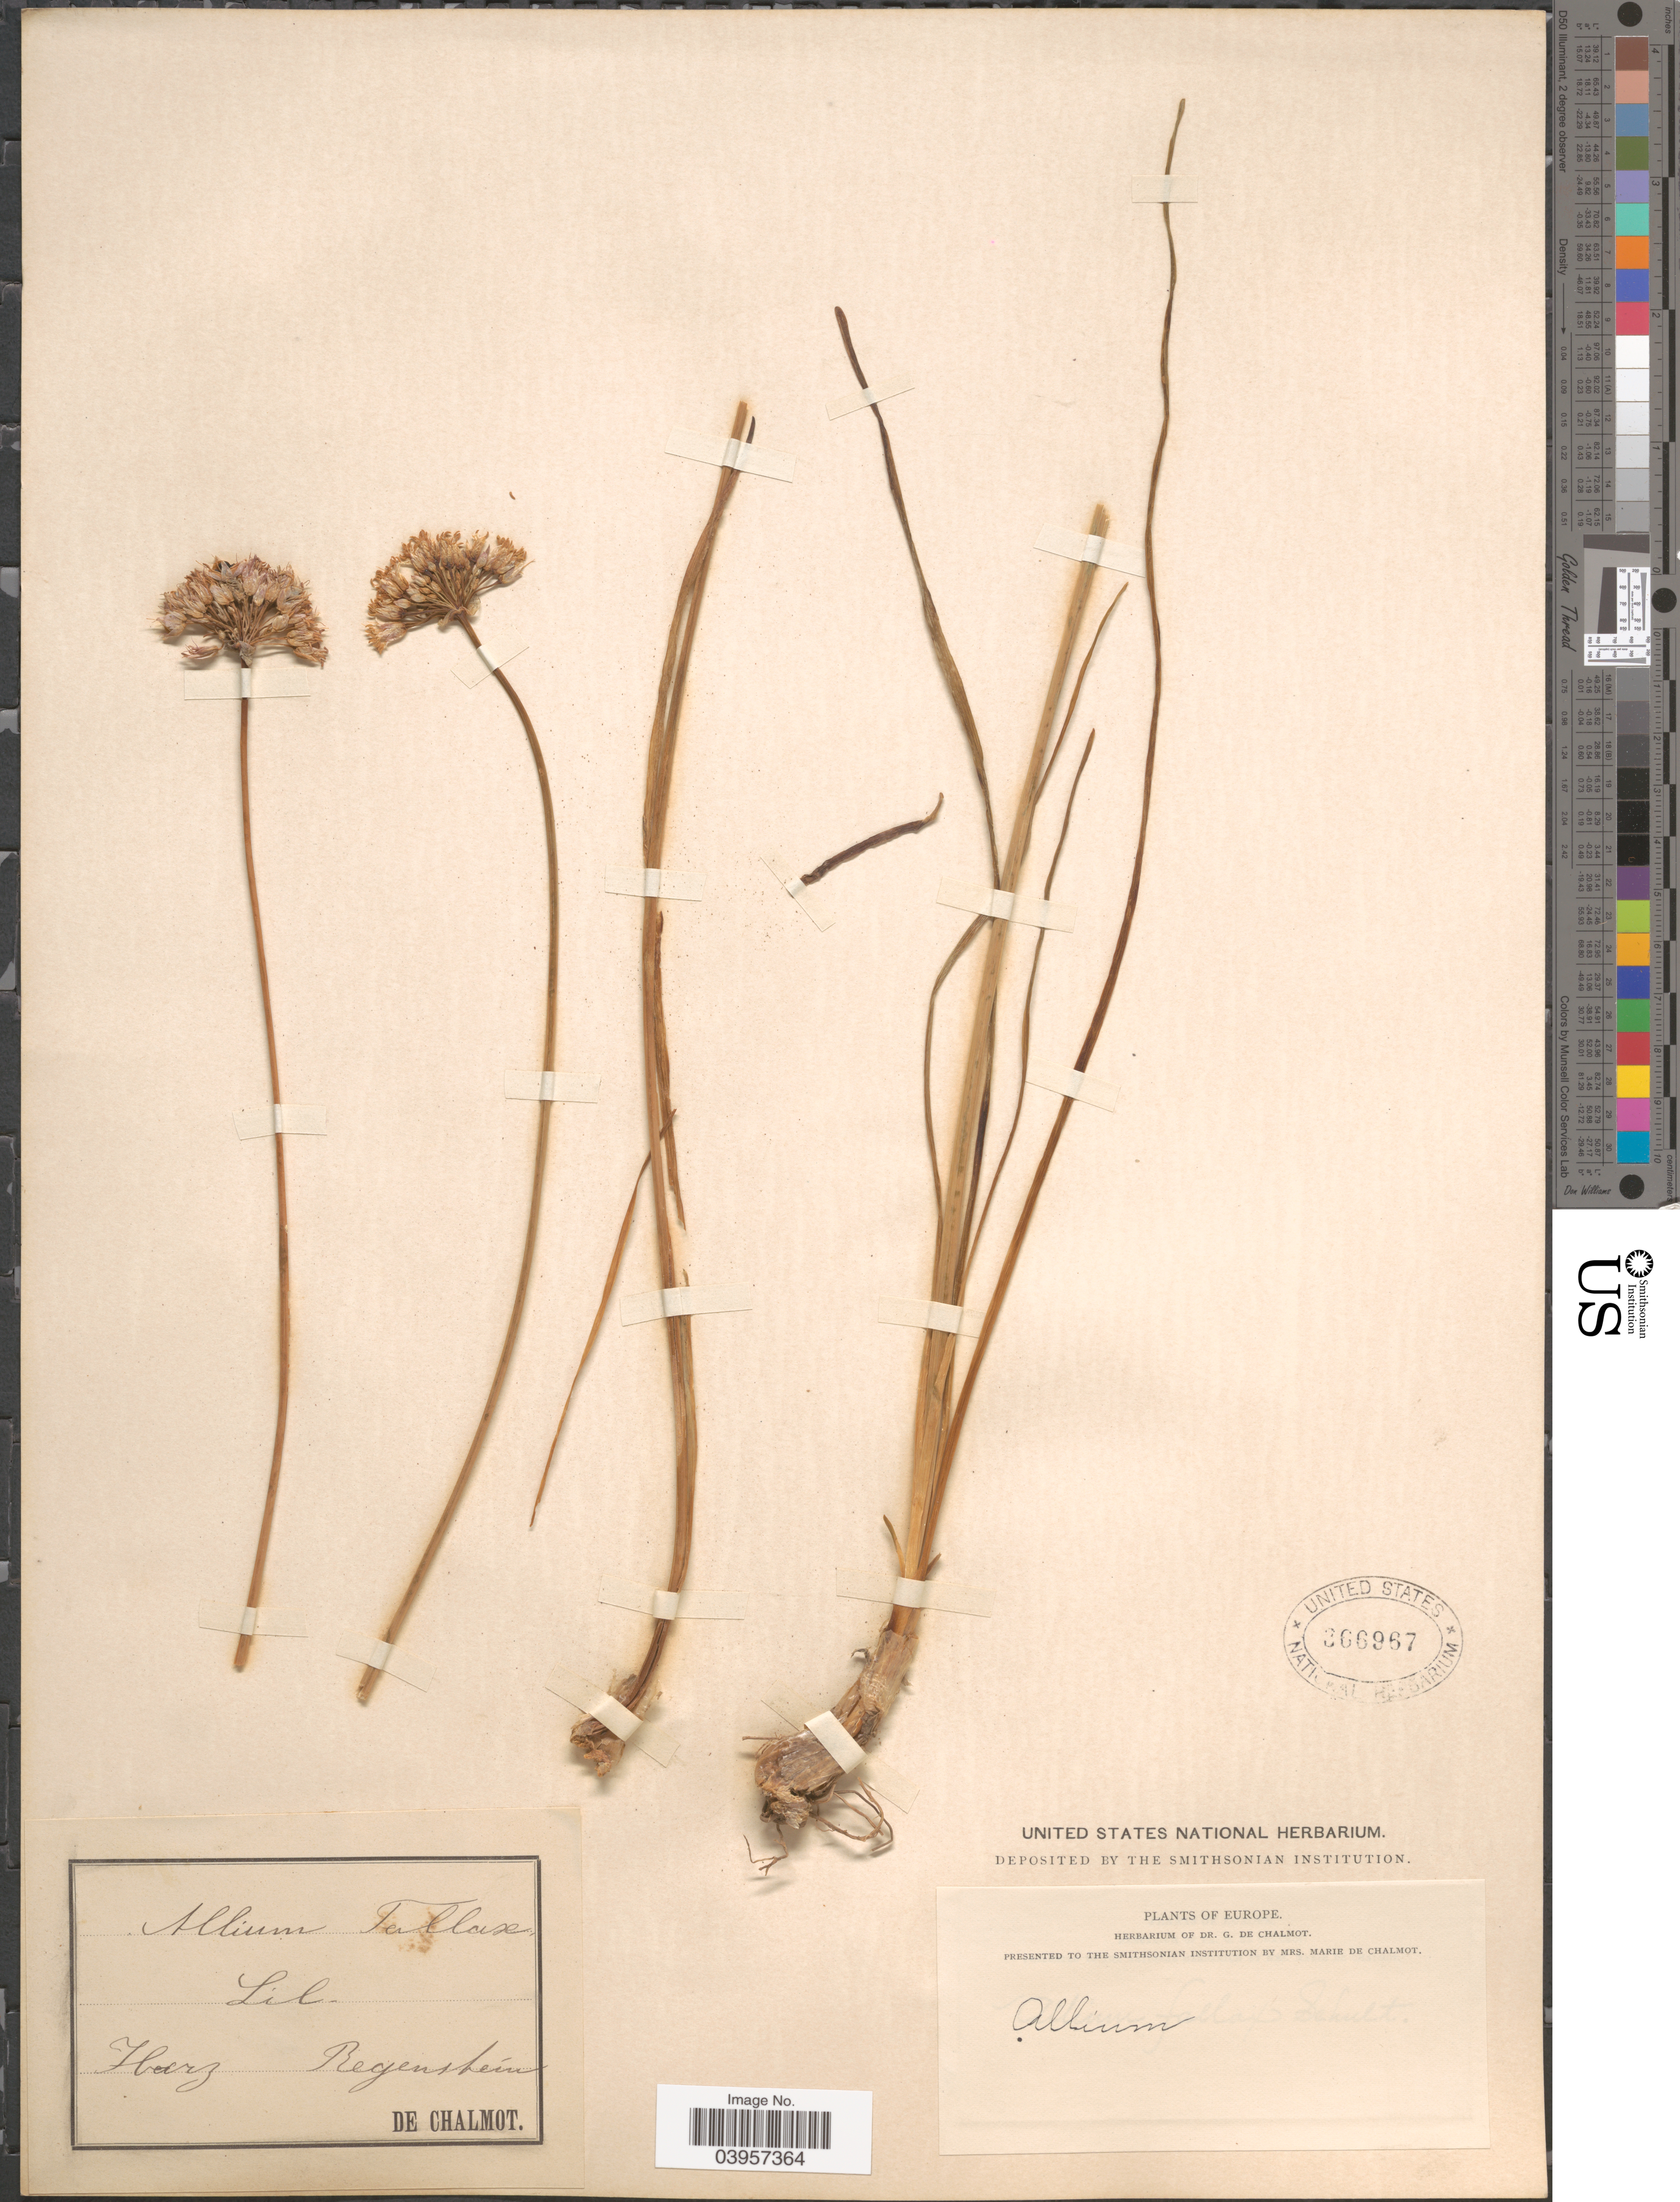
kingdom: Plantae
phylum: Tracheophyta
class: Liliopsida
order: Asparagales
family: Amaryllidaceae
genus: Allium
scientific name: Allium senescens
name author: L.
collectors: G. de Chalmot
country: Germany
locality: Herz. Regenstein. Europe.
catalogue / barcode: US 366967